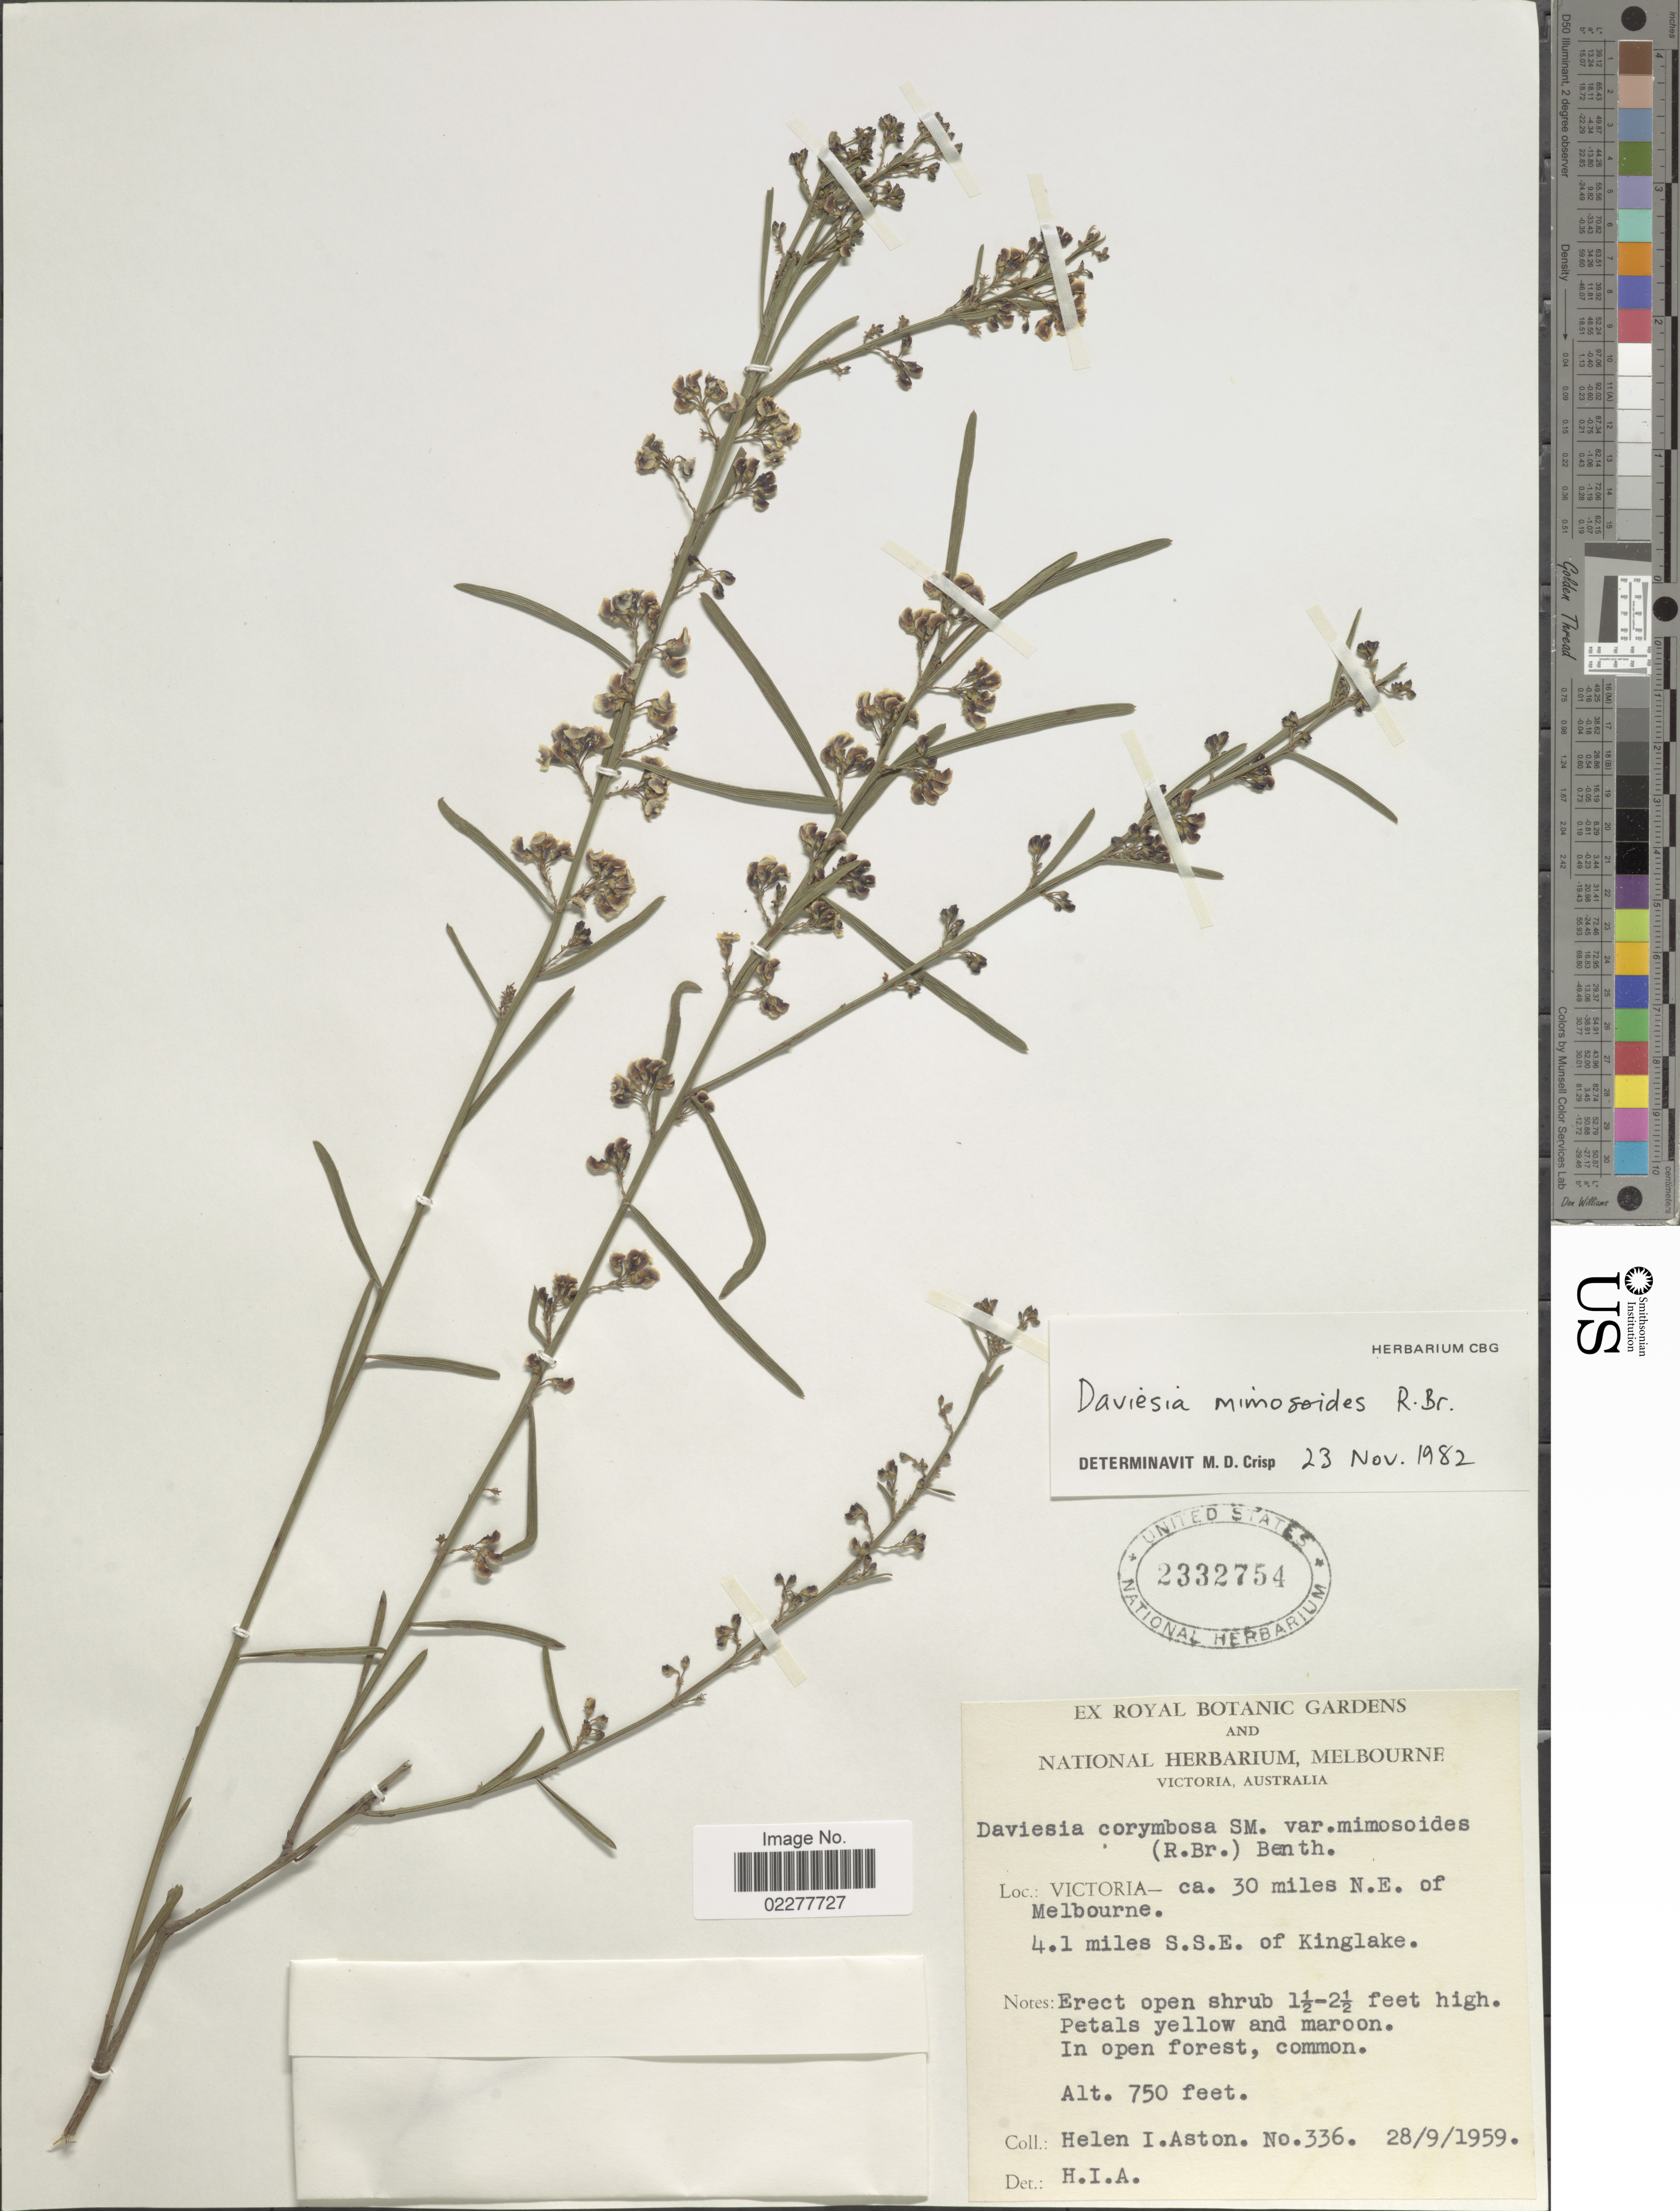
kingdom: Plantae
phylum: Tracheophyta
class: Magnoliopsida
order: Fabales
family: Fabaceae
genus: Daviesia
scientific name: Daviesia mimosoides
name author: R. Br.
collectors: H. I. Aston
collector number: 336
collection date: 1959-09-28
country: Australia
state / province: Victoria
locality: Victoria - ca. 30 miles N.E. of Melbourne. 4.1 miles S.S.E. of Kinglake.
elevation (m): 229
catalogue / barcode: US 2332754